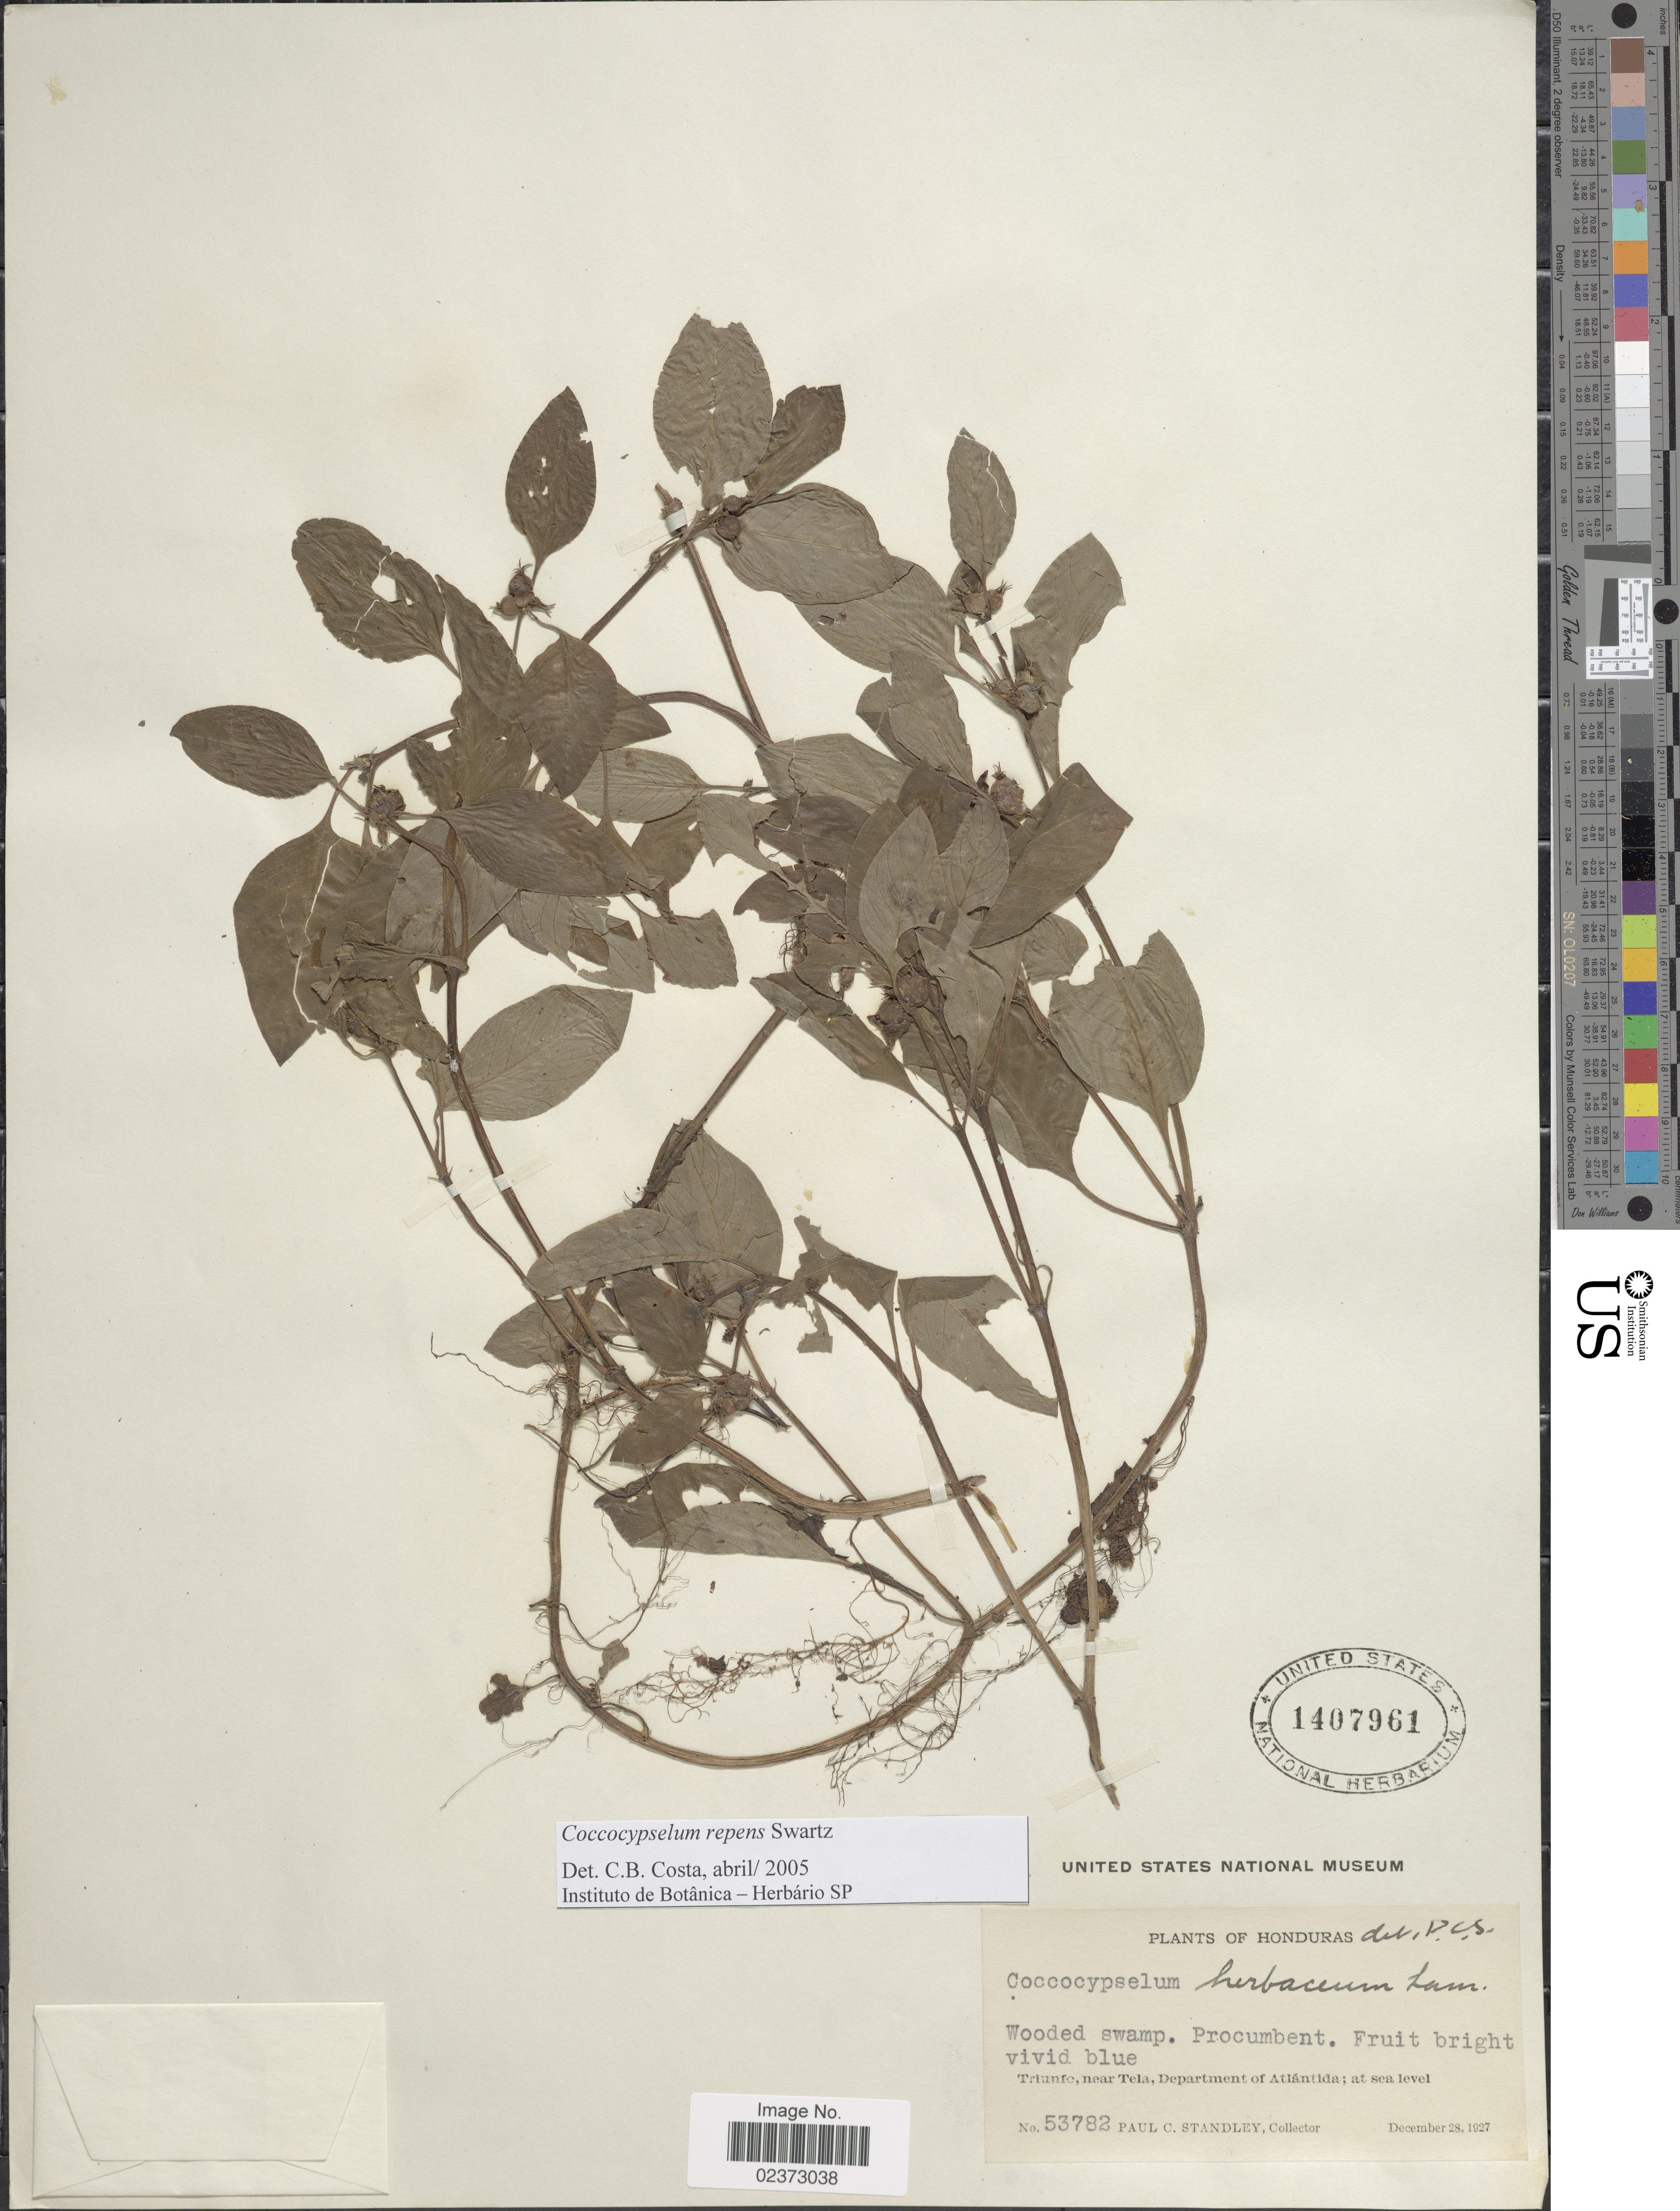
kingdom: Plantae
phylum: Tracheophyta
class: Magnoliopsida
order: Gentianales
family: Rubiaceae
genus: Coccocypselum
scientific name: Coccocypselum repens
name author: Sw.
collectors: P. C. Standley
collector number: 53782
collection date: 1927-12-28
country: Honduras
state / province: Atlántida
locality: Triunfe, near Tela, Department of Atlantida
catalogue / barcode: US 1407961